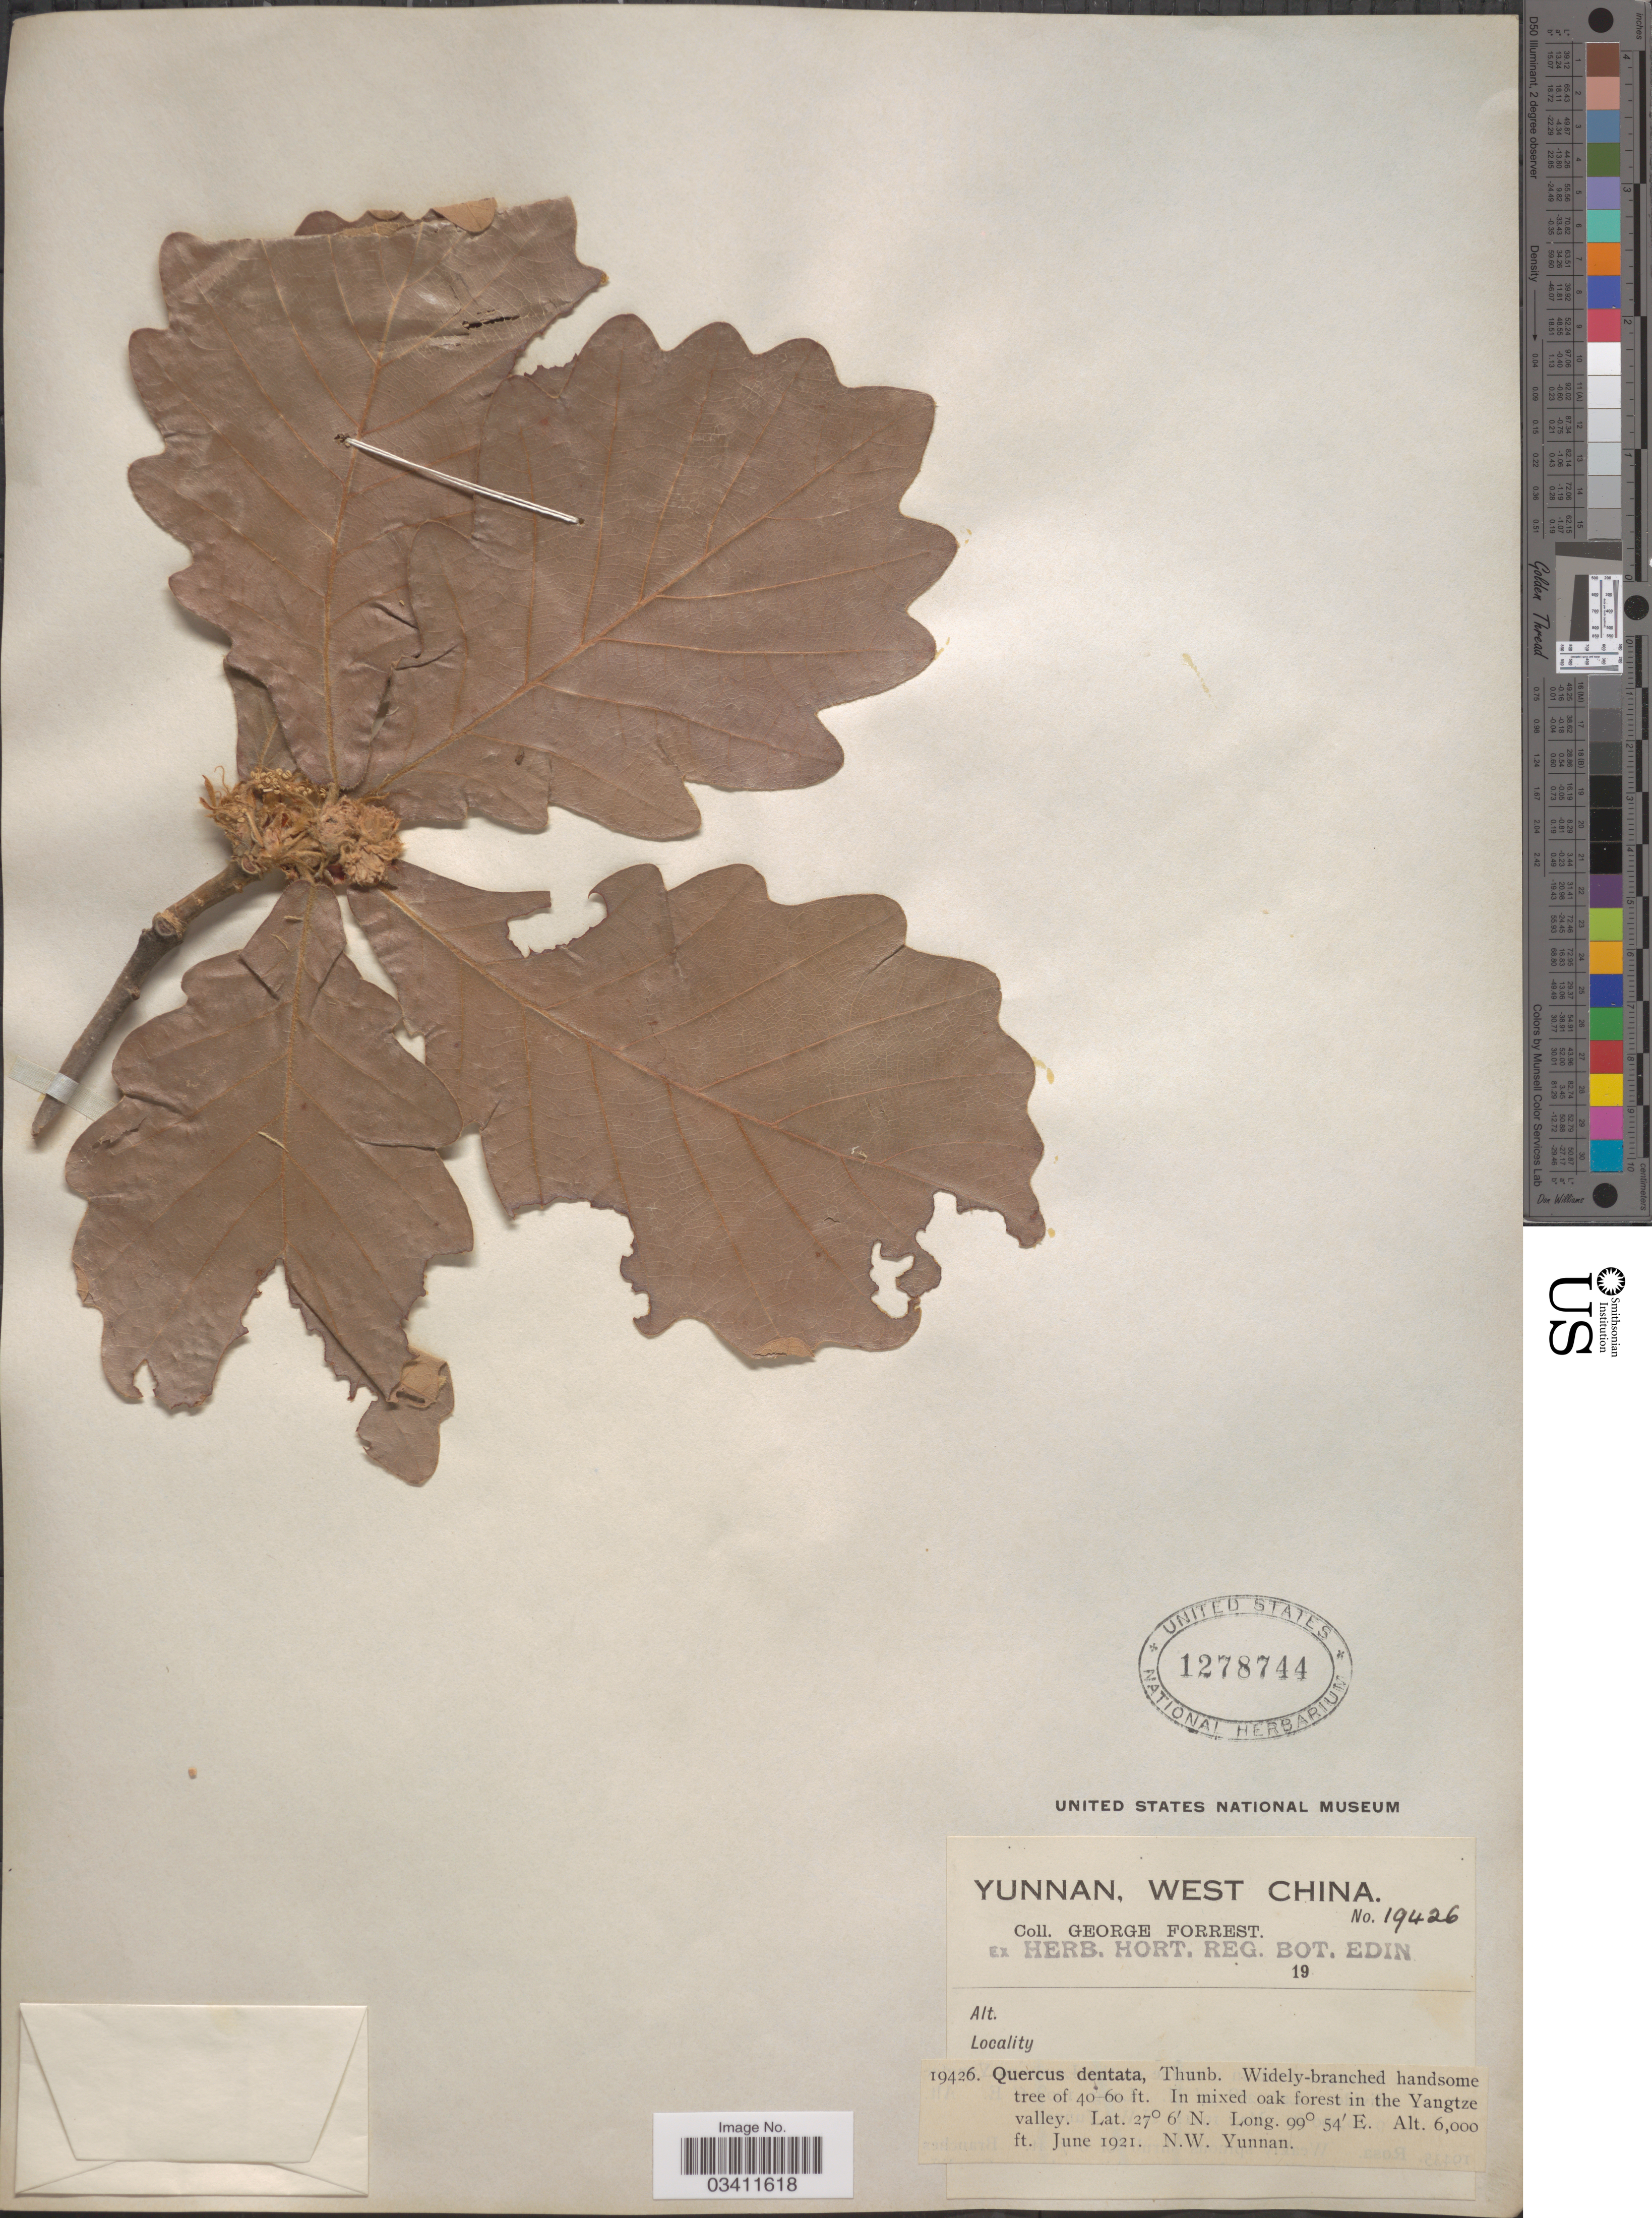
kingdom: Plantae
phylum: Tracheophyta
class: Magnoliopsida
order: Fagales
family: Fagaceae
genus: Quercus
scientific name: Quercus dentata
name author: Thunb.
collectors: G. Forrest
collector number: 19426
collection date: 1921-06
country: China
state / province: Yunnan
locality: West China. In mixed oak forest in the Yangtze valley. N.W. Yunnan.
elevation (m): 1829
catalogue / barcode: US 1278744